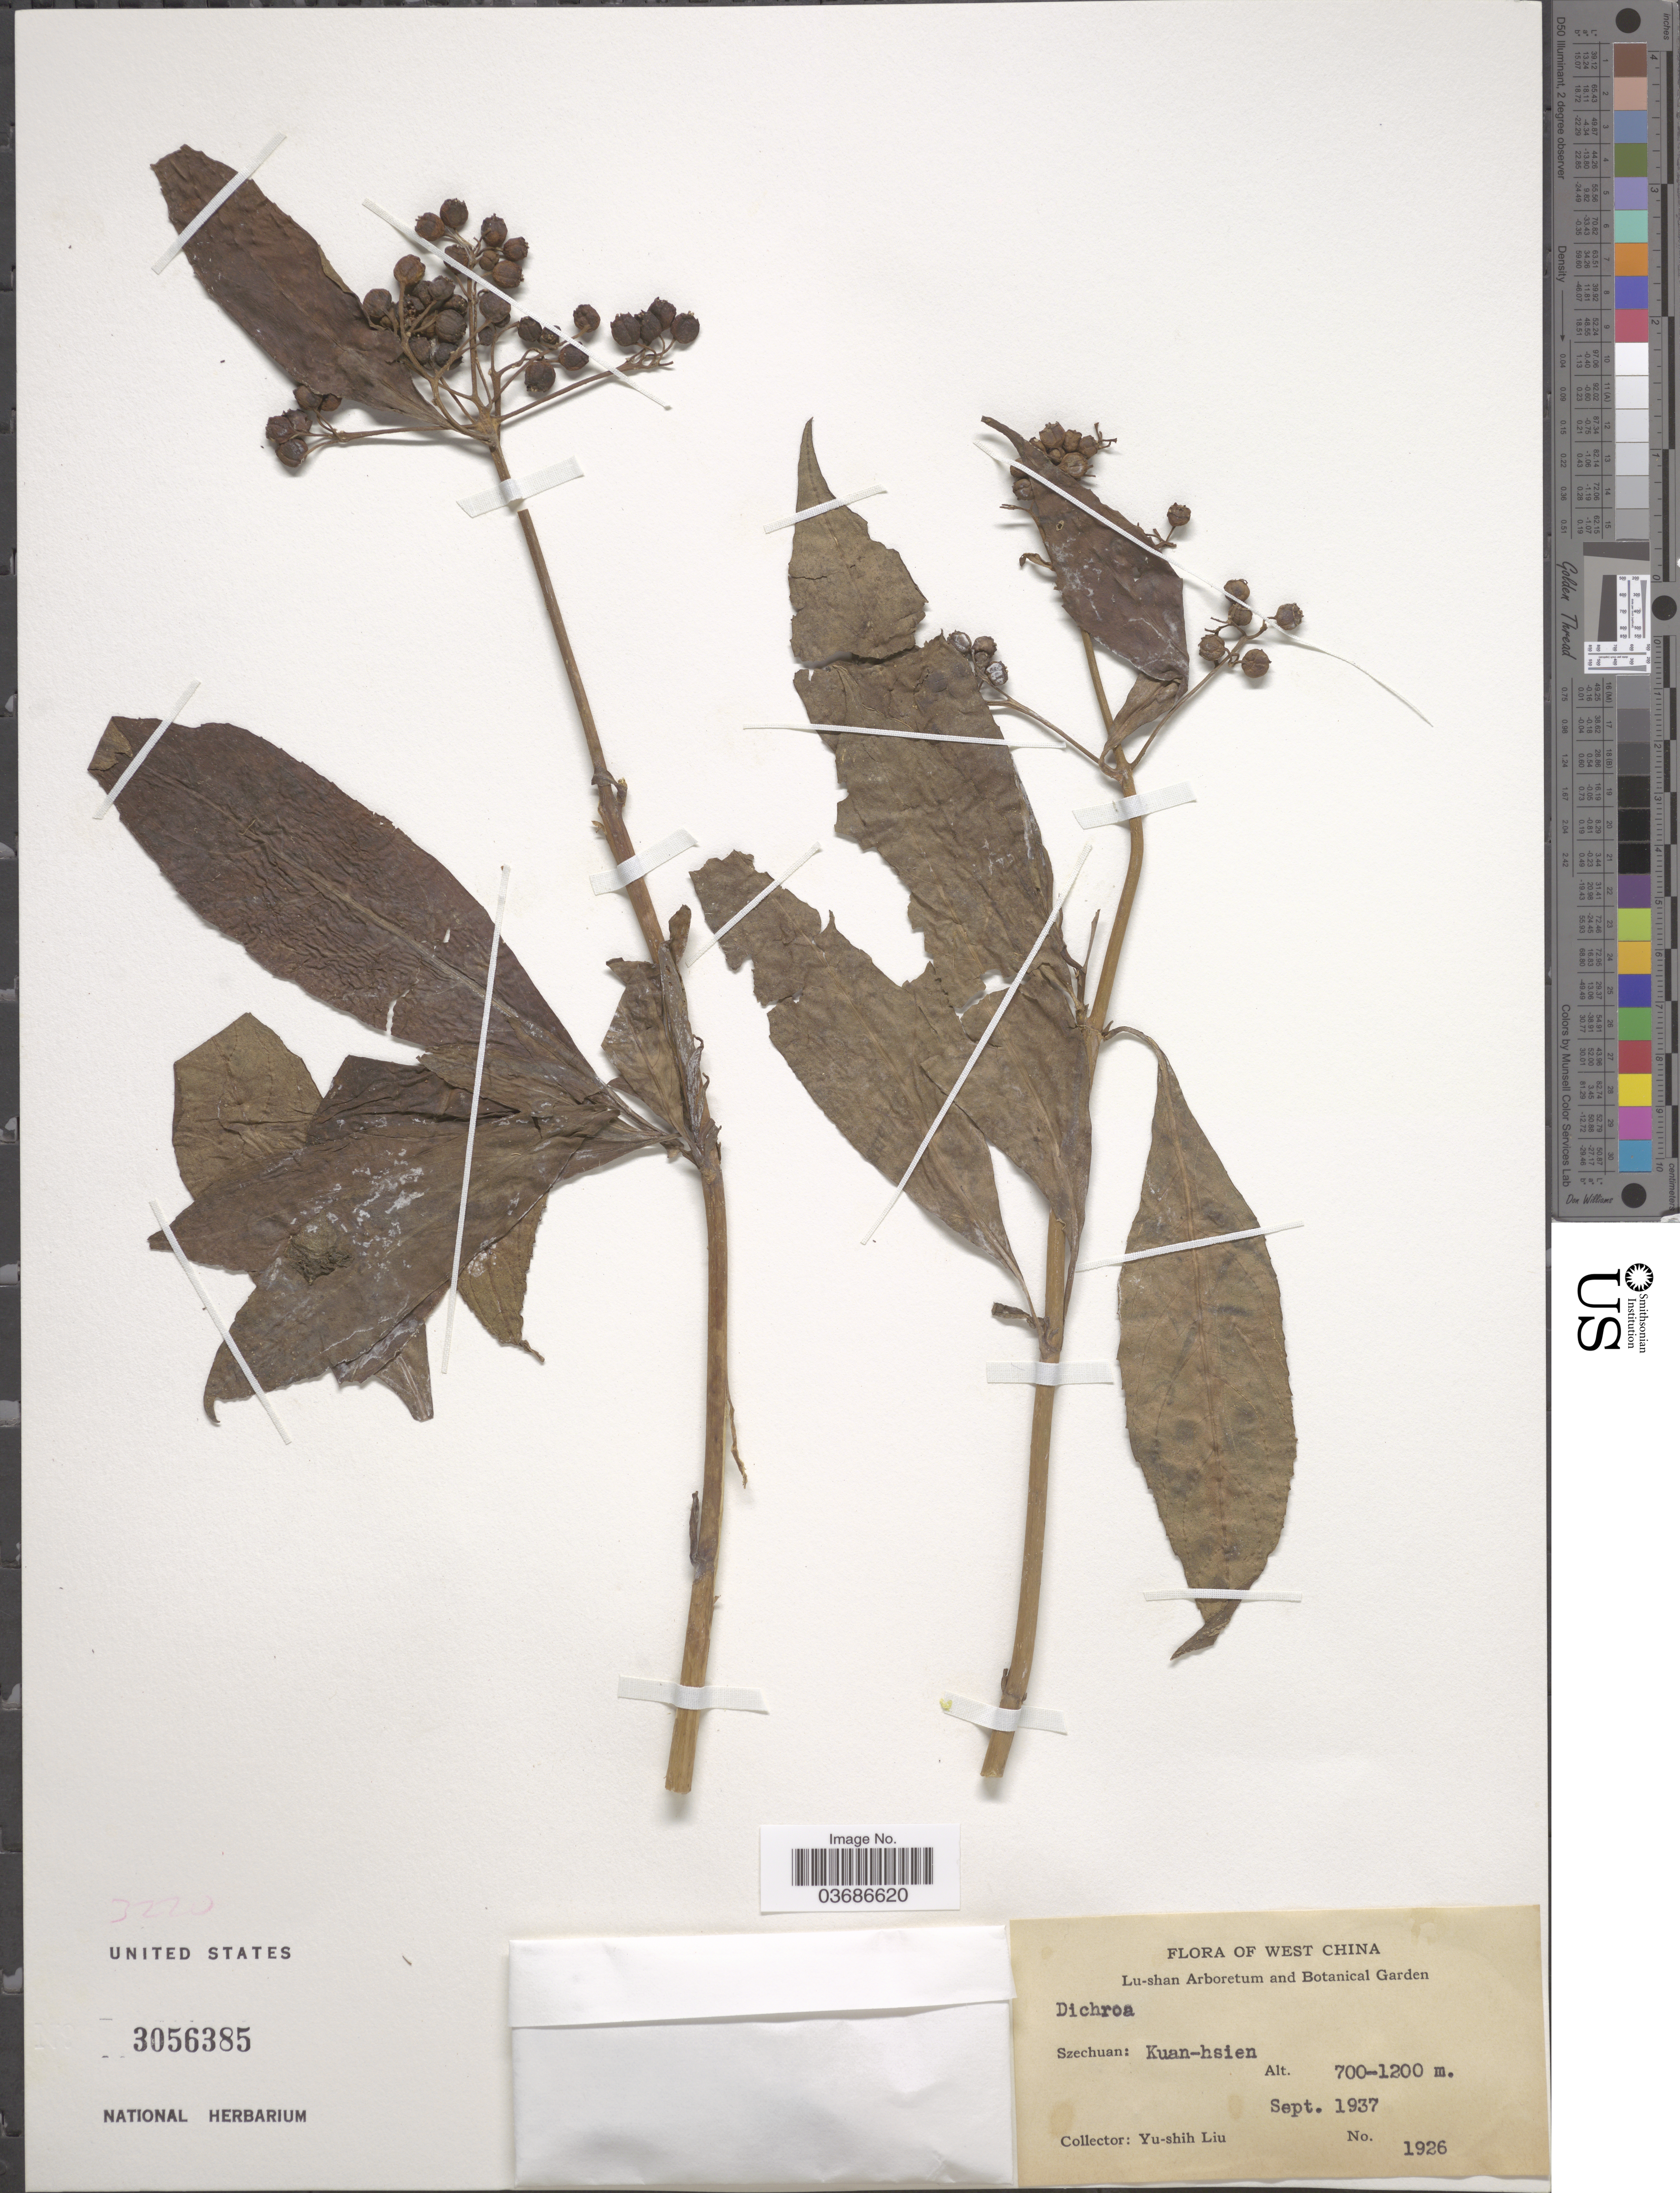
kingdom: Plantae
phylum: Tracheophyta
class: Magnoliopsida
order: Cornales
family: Hydrangeaceae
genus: Hydrangea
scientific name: Hydrangea sp.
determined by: Strong, Mark T., (BOT), Smithsonian Institution - National Museum of Natural History (UNITED STATES)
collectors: Y.-S. Liu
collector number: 1926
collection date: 1937-09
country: China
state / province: Sichuan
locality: West China. Szechuan: Kuan-hsien.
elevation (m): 700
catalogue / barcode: US 3056385